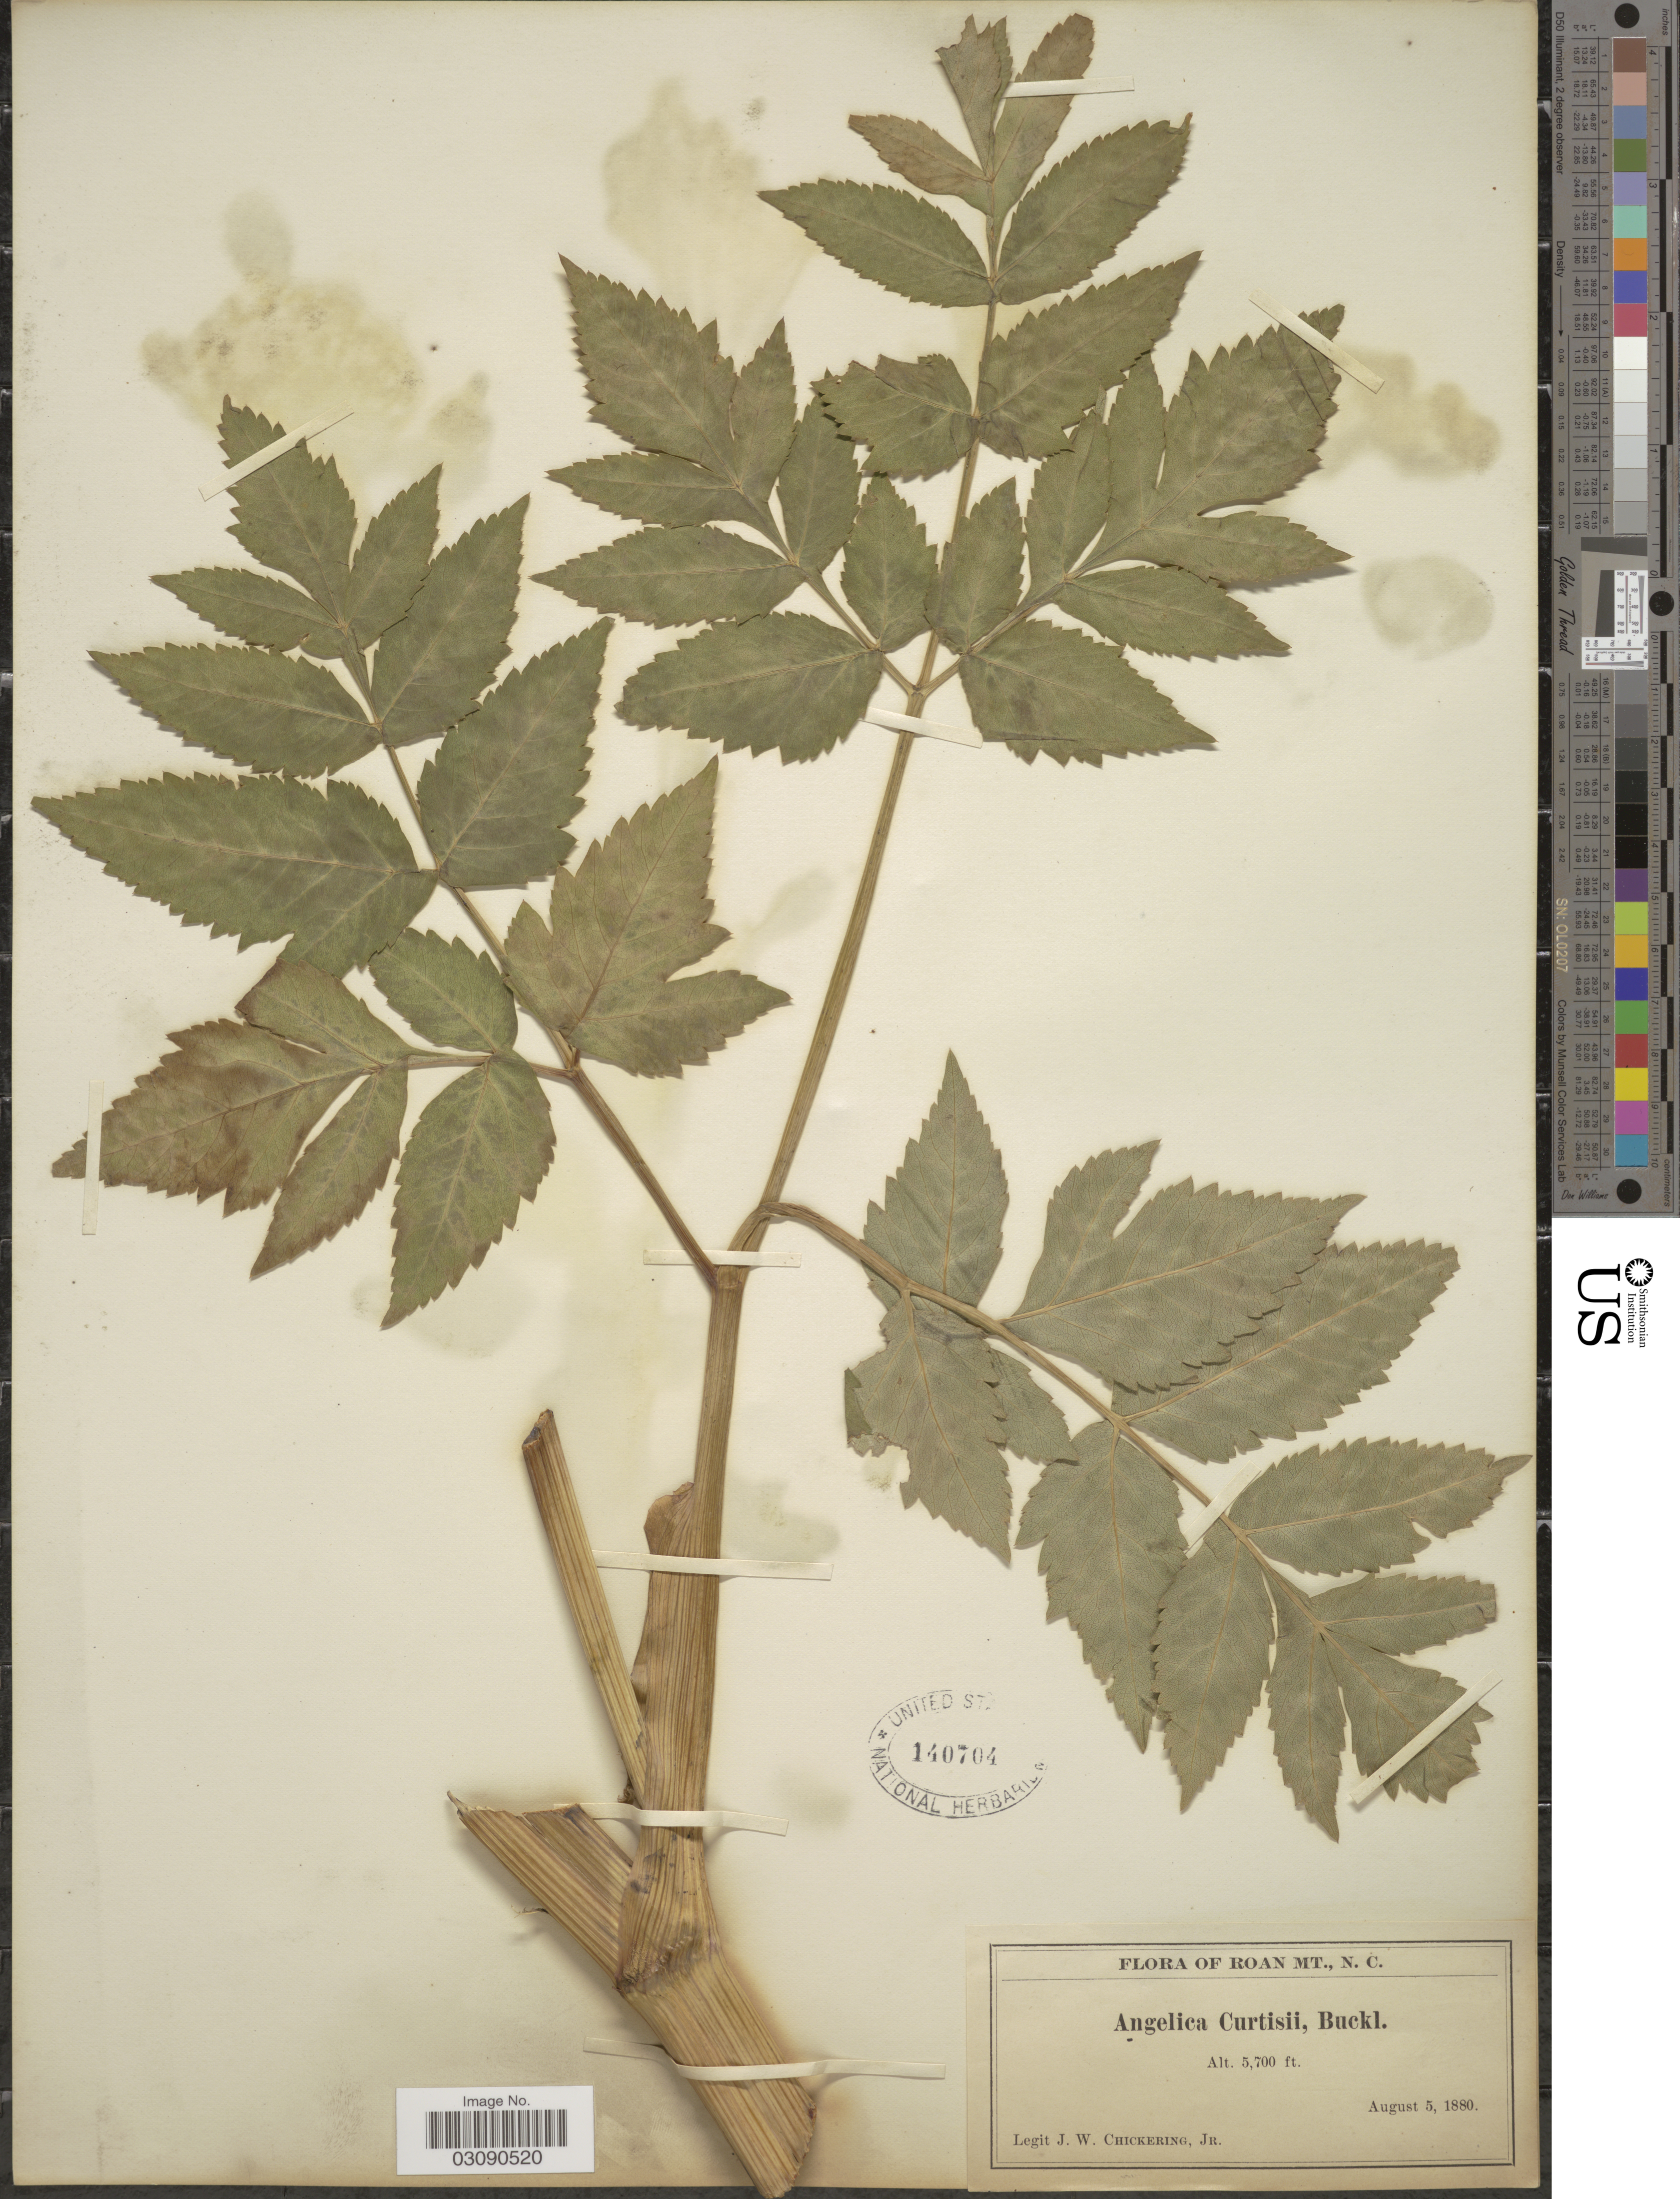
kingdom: Plantae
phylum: Tracheophyta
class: Magnoliopsida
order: Apiales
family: Apiaceae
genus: Angelica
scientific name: Angelica triquinata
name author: Michx.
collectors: J. W. Chickering Jr.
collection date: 1880-08-05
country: United States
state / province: North Carolina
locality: Roan Mt.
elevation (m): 1737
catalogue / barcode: US 140704